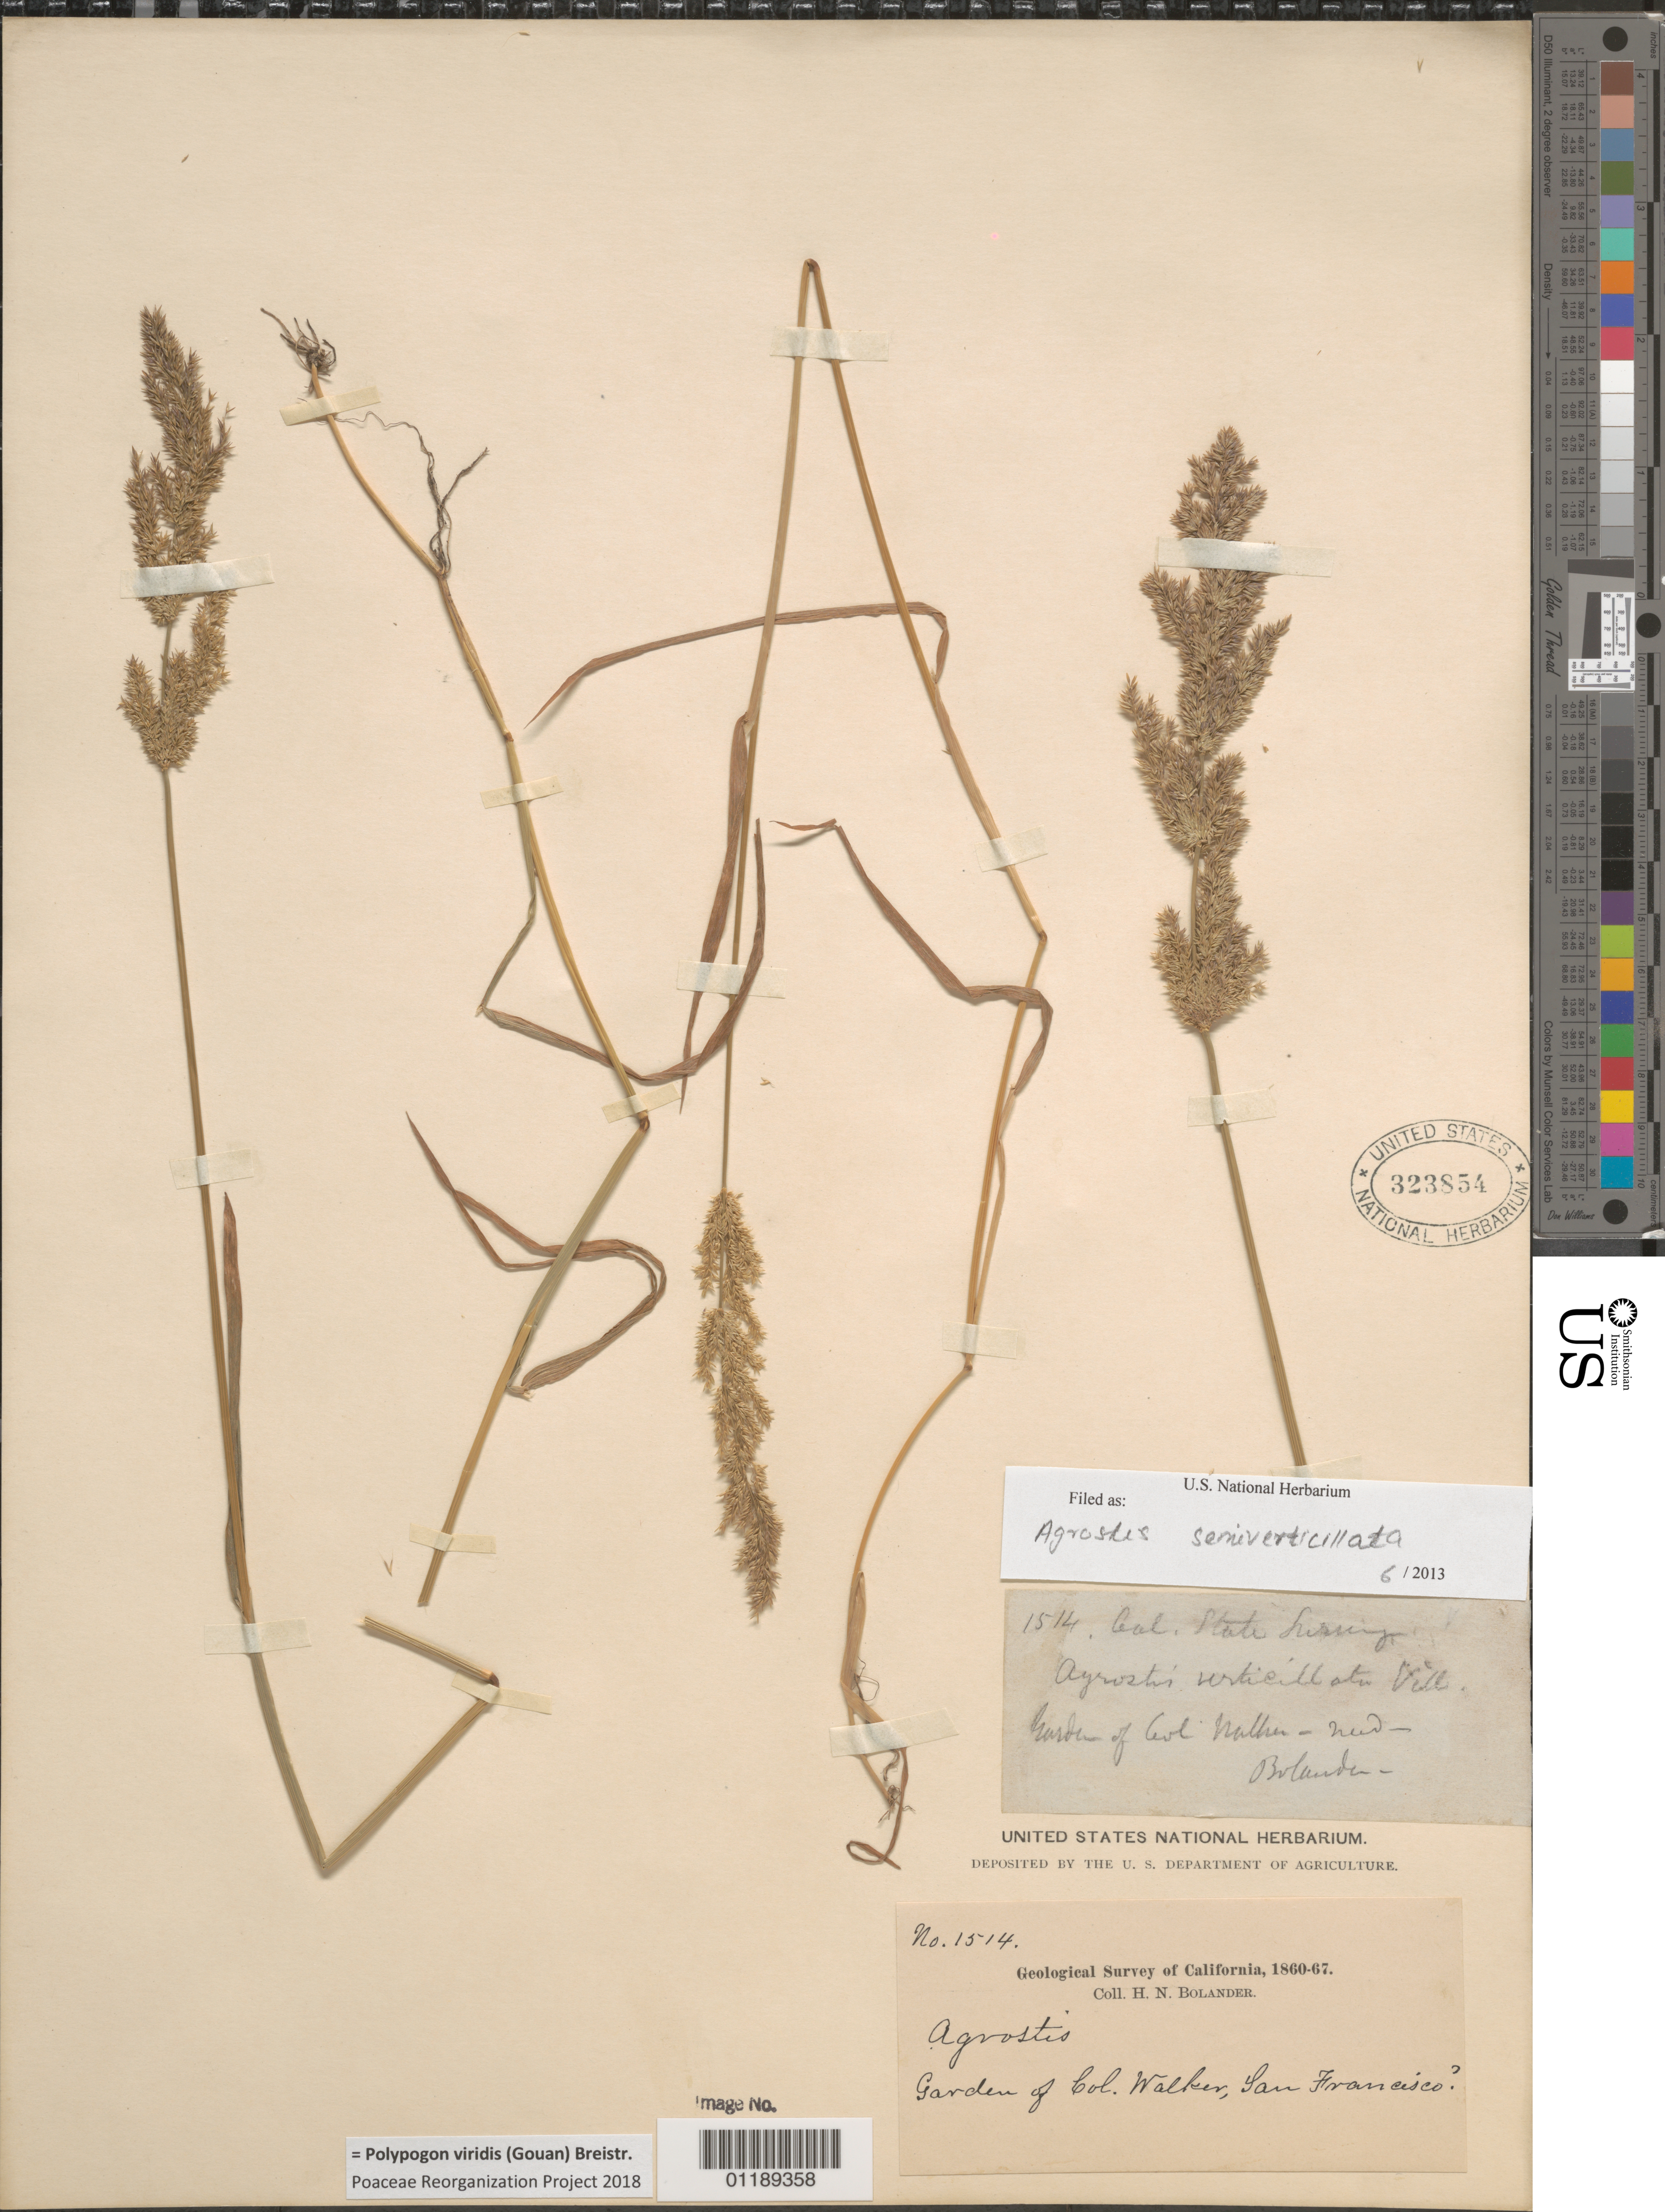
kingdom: Plantae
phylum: Tracheophyta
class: Liliopsida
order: Poales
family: Poaceae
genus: Polypogon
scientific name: Polypogon viridis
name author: (Gouan) Breistroffer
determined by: Poaceae Reorganization Project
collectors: H. Bolander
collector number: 1514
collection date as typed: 1860 to -- --- 1867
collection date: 1860/1867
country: United States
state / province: California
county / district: San Francisco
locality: Garden of Col. Walker, San Francisco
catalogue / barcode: US 323854